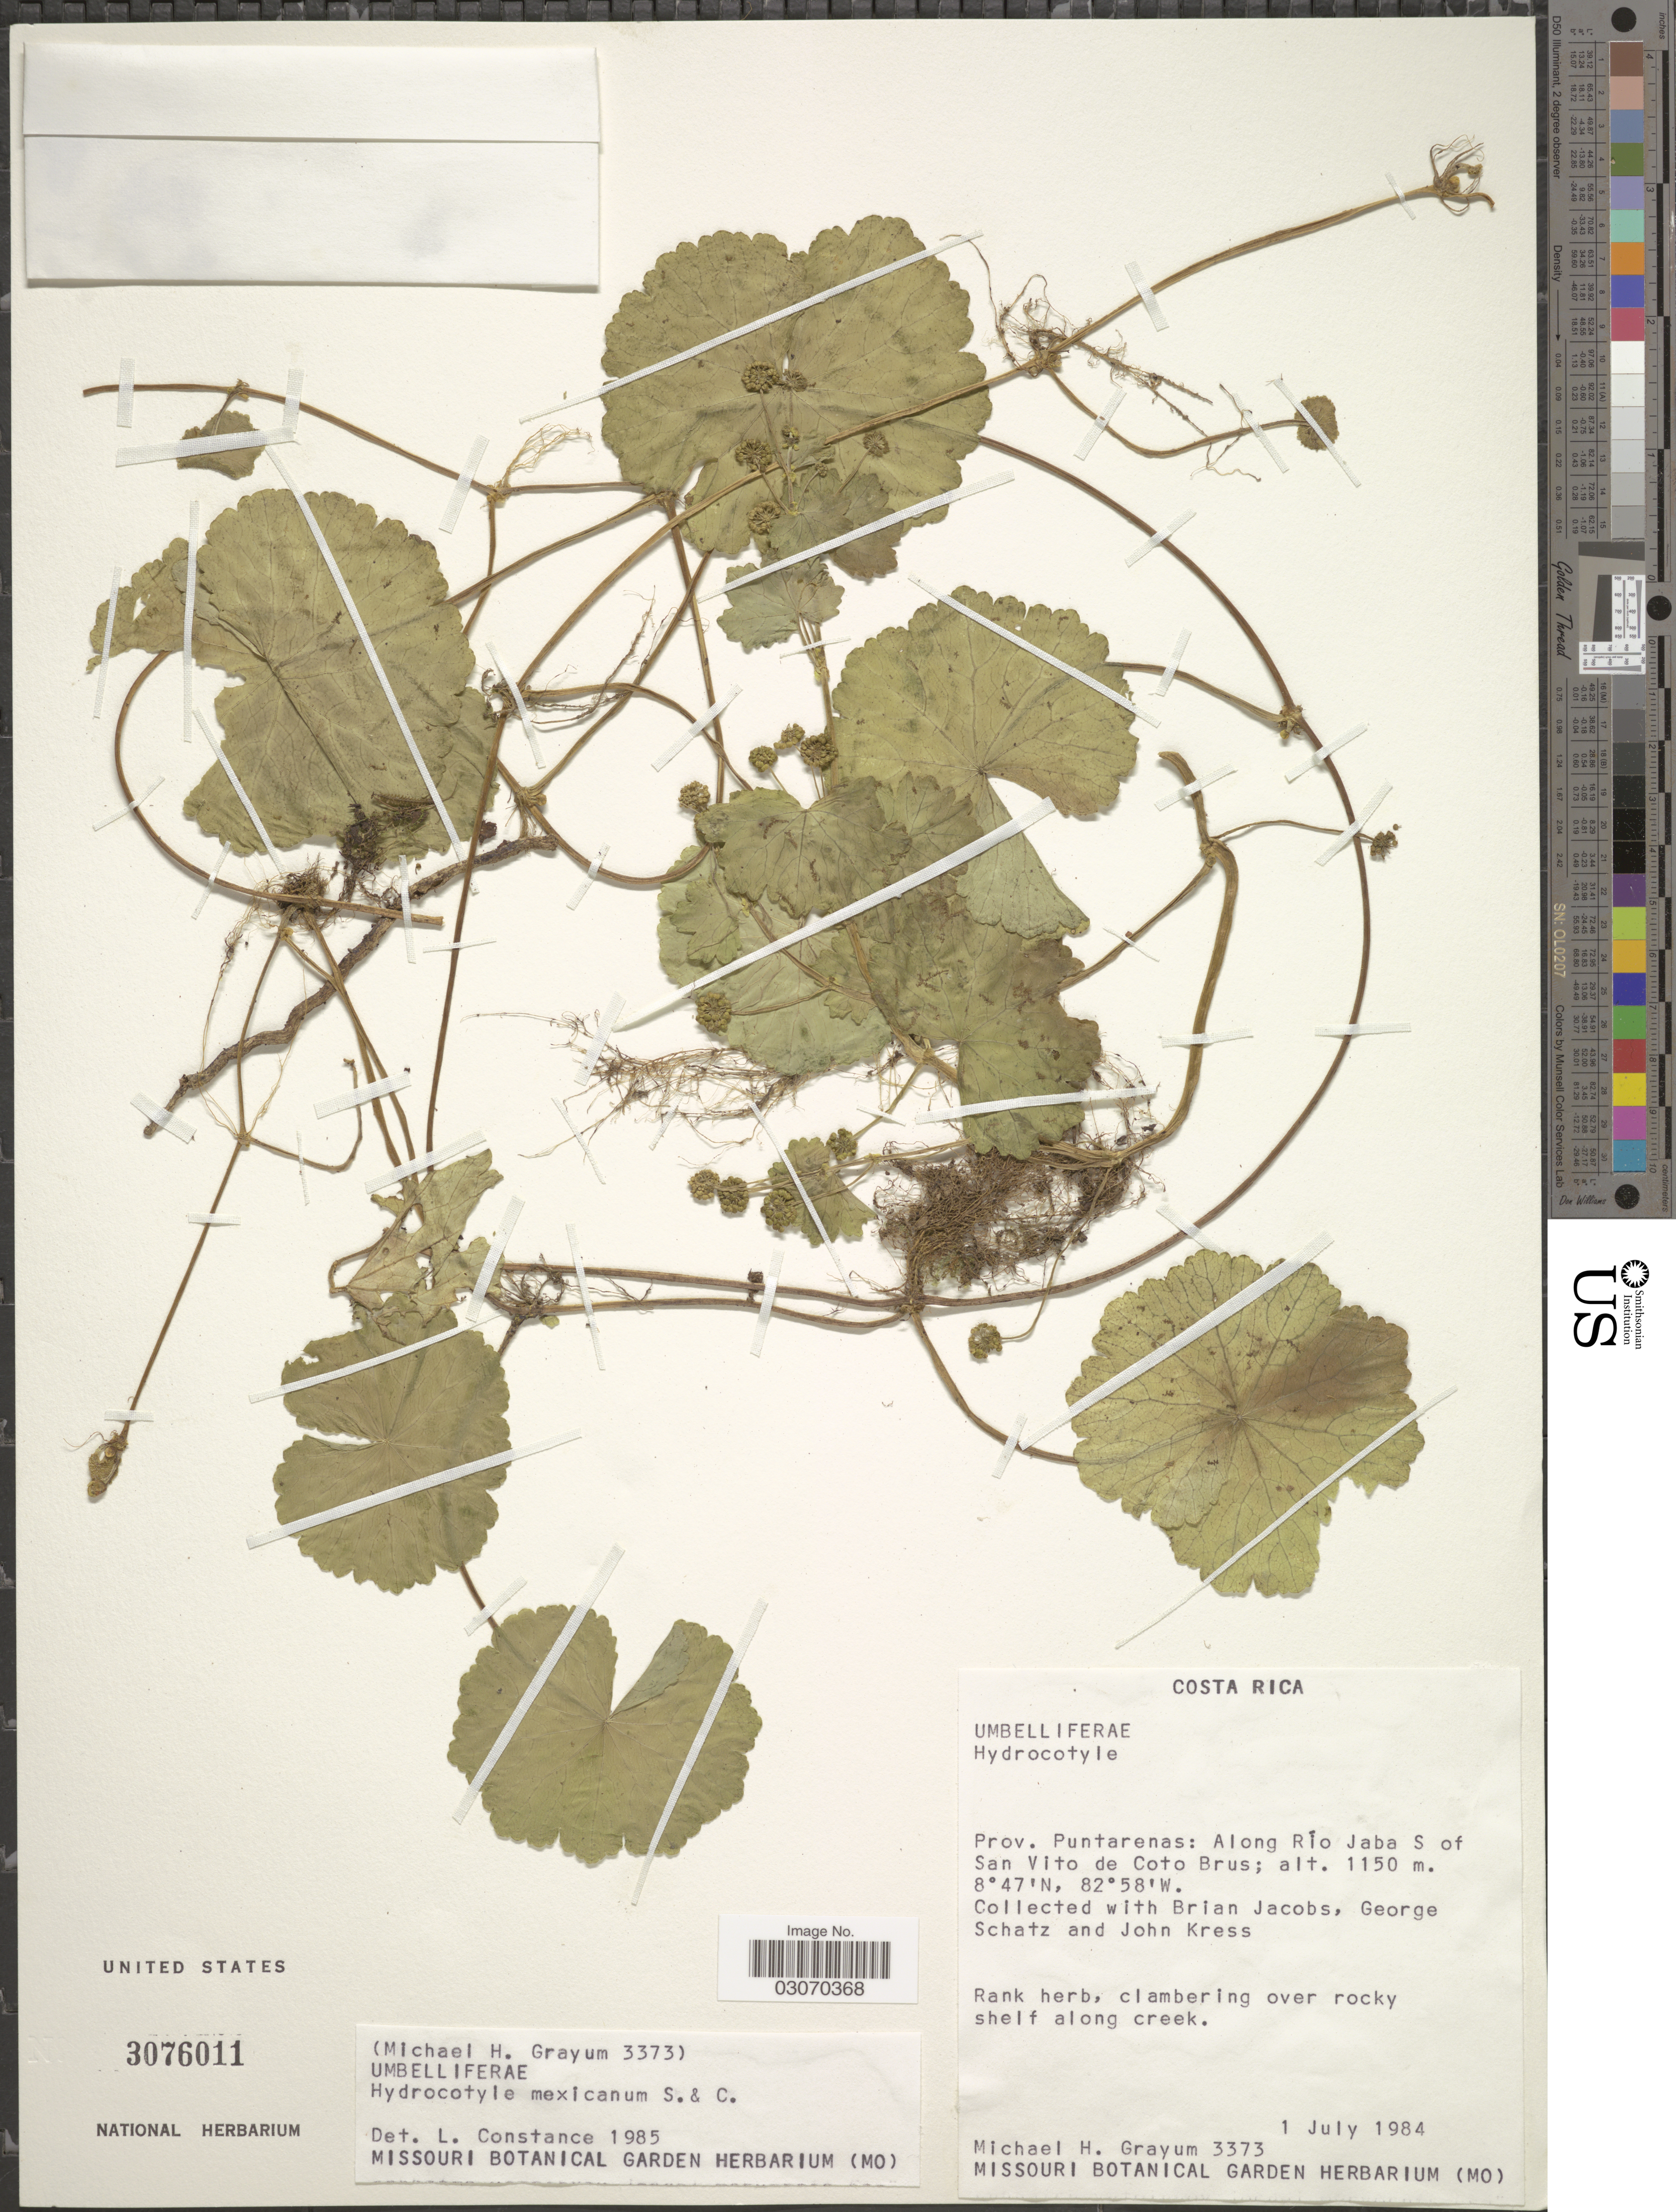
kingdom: Plantae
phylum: Tracheophyta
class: Magnoliopsida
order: Apiales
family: Araliaceae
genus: Hydrocotyle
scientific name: Hydrocotyle mexicana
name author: Schltdl. & Cham.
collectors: M. H. Grayum, B. Jacobs, G. Schatz & J. Kress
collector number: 3373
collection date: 1984-07-01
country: Costa Rica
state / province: Puntarenas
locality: Along Río Jaba S of San Vito de Coto Brus.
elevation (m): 1150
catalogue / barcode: US 3076011